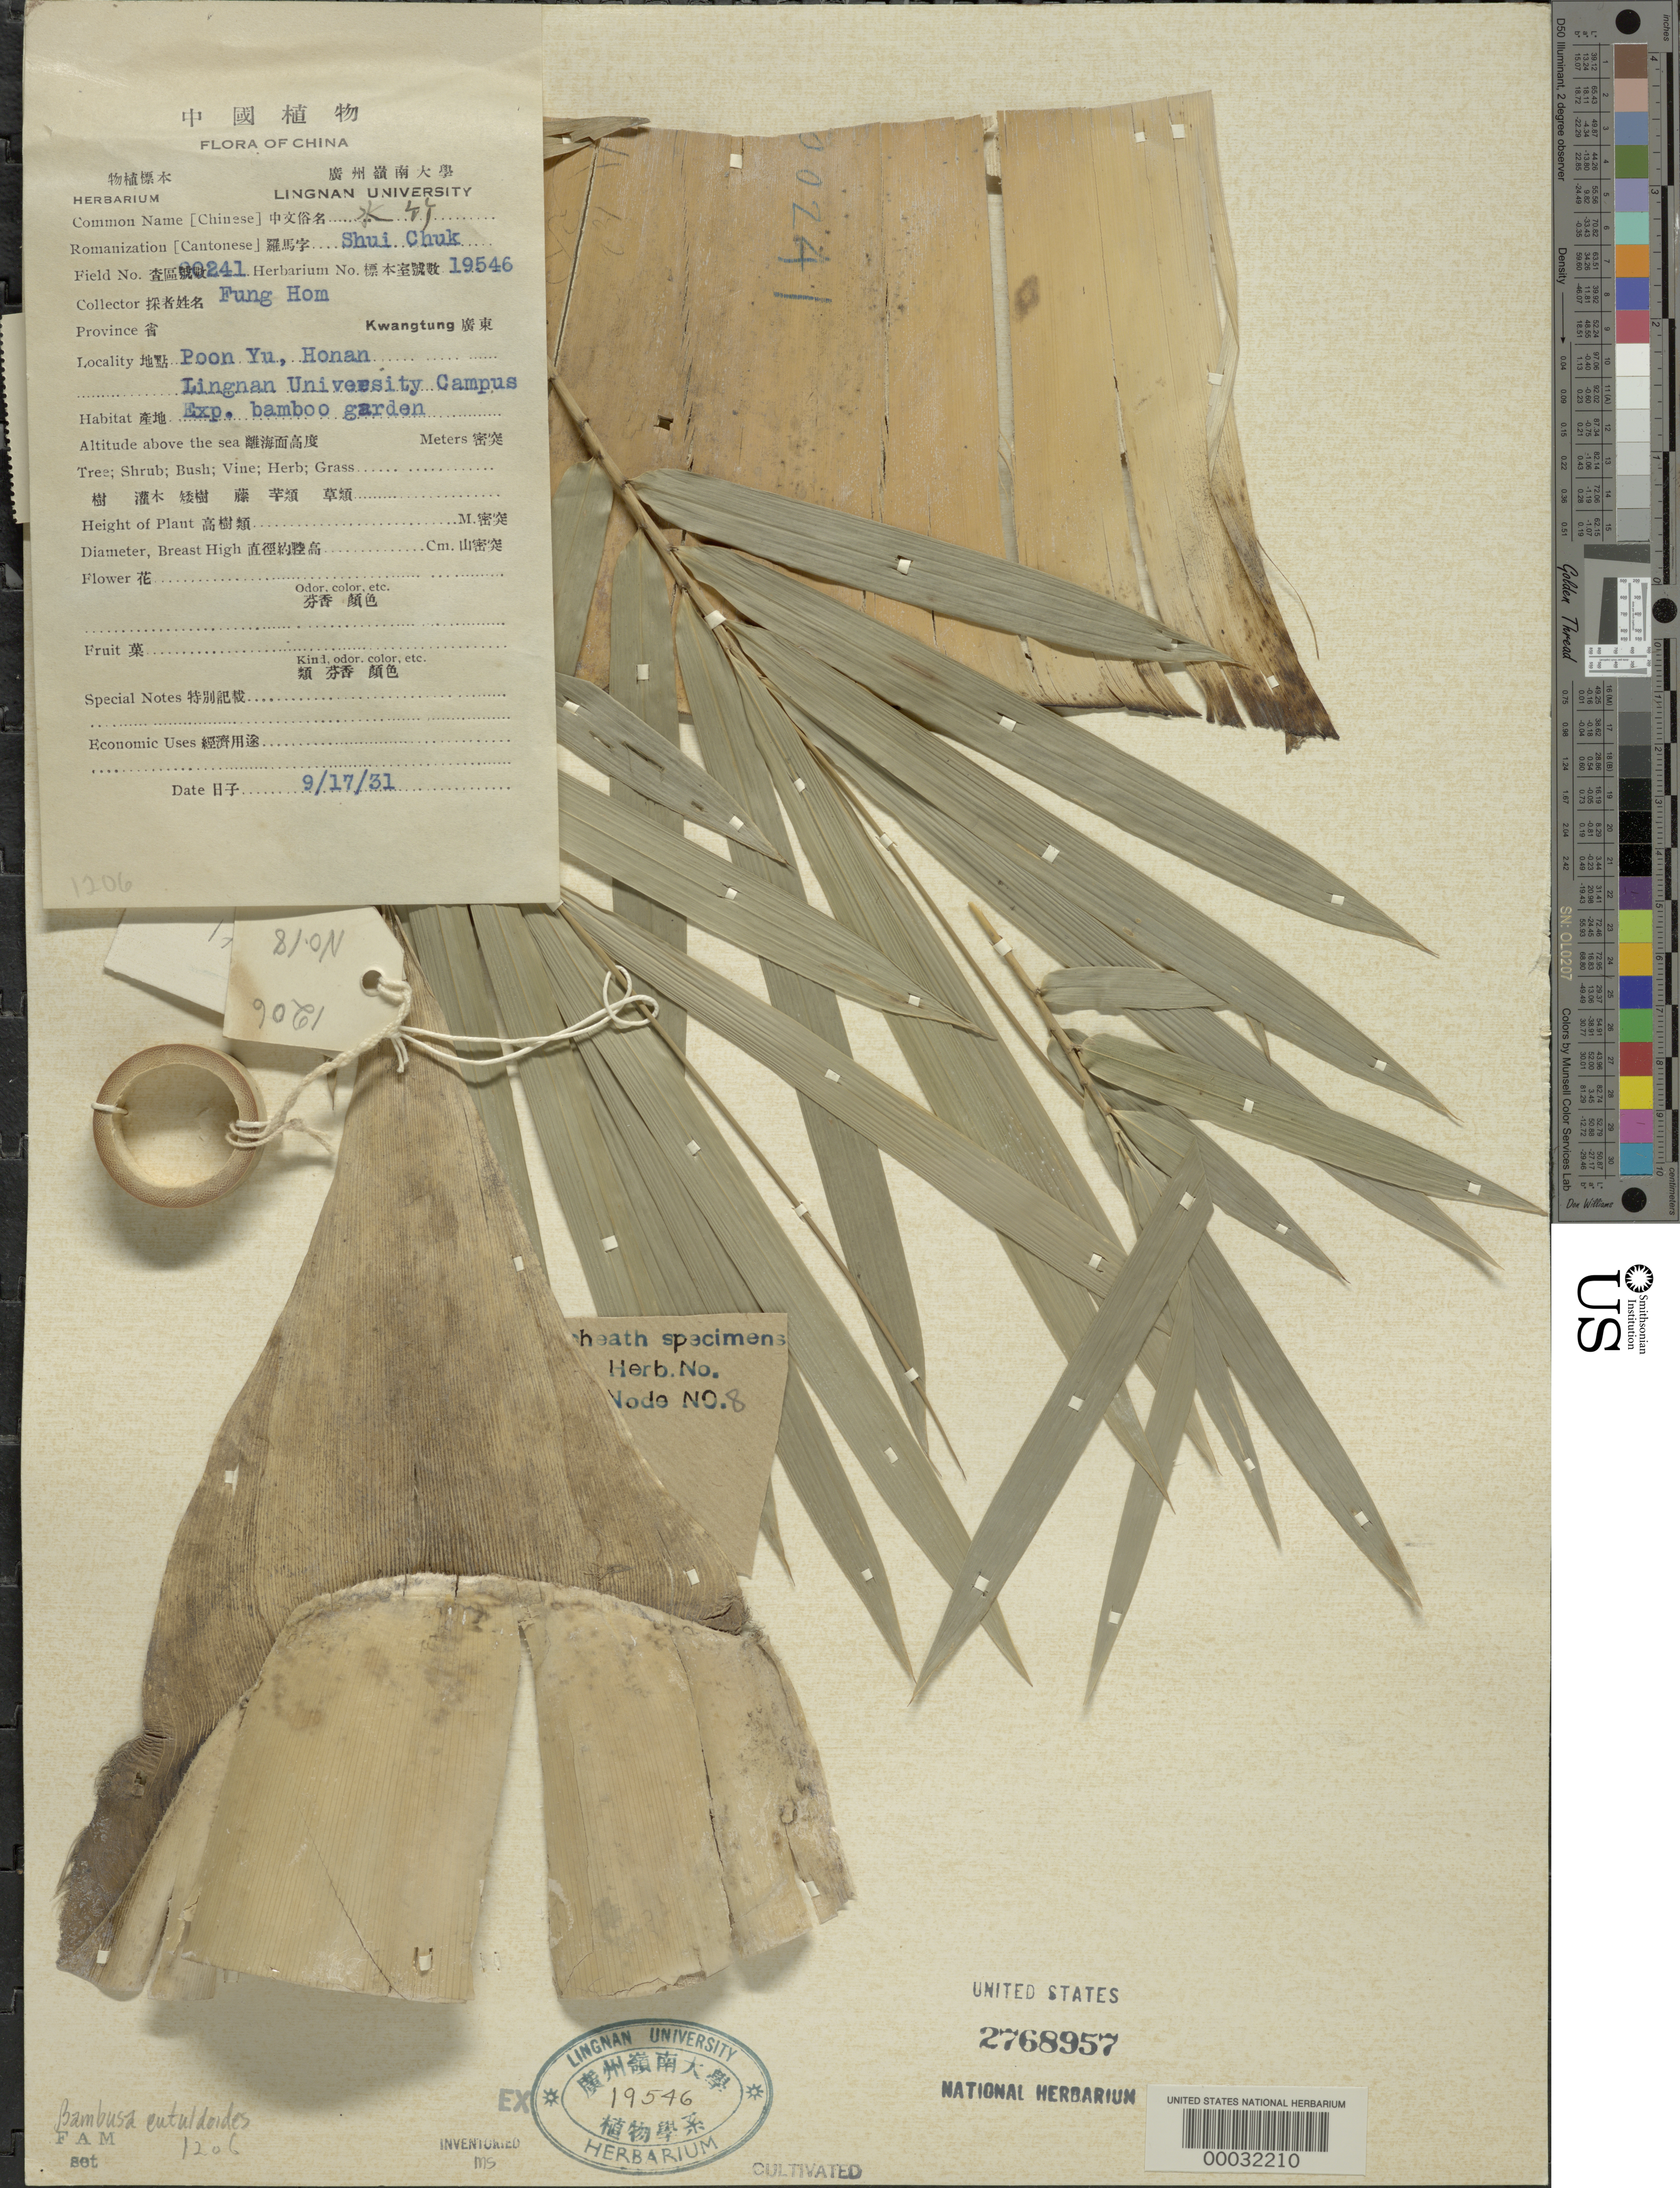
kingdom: Plantae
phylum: Tracheophyta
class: Liliopsida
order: Poales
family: Poaceae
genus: Bambusa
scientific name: Bambusa eutuldoides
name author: McClure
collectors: H. L. Fung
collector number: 241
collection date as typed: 17 Sep 1931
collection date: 1931-09-17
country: China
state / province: Guangdong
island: Honam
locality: Experimental gardens-lingnan university campus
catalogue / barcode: US 2768957